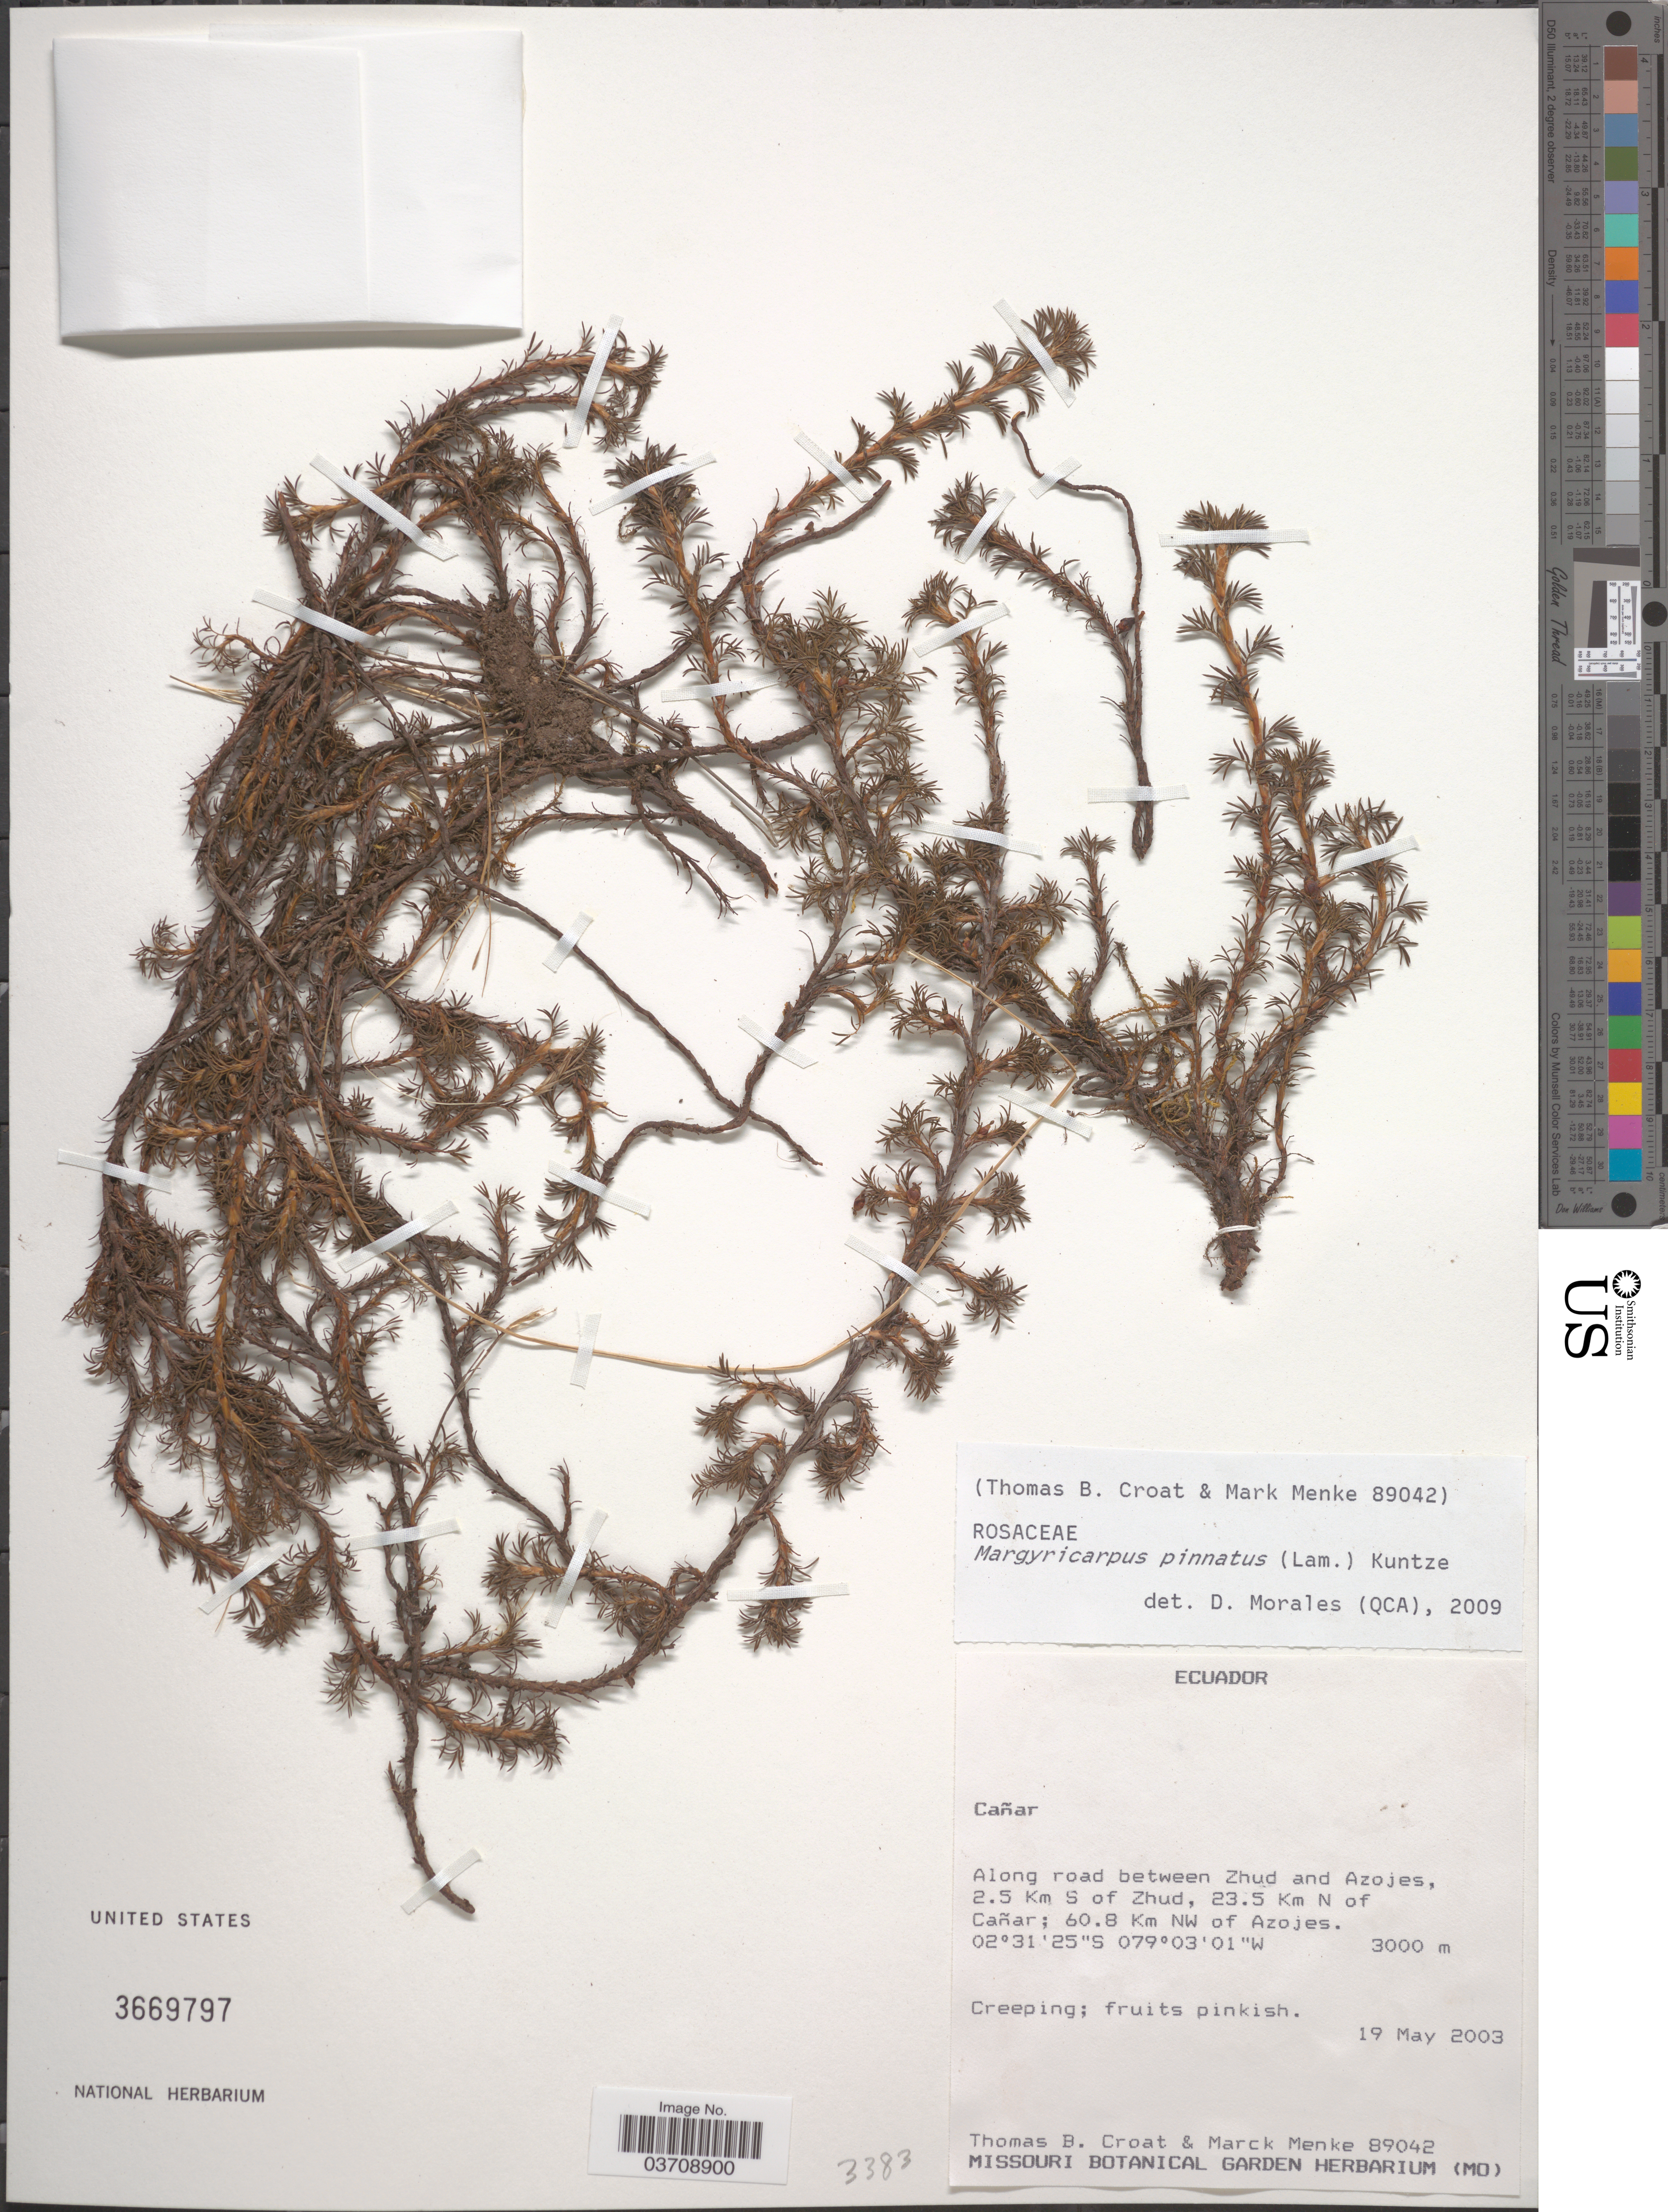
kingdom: Plantae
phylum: Tracheophyta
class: Magnoliopsida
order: Rosales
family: Rosaceae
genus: Margyricarpus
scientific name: Margyricarpus pinnatus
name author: (Lam.) Kuntze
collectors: T. B. Croat & M. Menke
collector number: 89042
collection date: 2003-05-19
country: Ecuador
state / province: Cañar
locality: Along road between Zhud and Azojes, 2.5 Km S of Zhud, 23.5 Km N of Cañar; 60.8 Km NW of Azojes.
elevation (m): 3000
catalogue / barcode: US 3669797